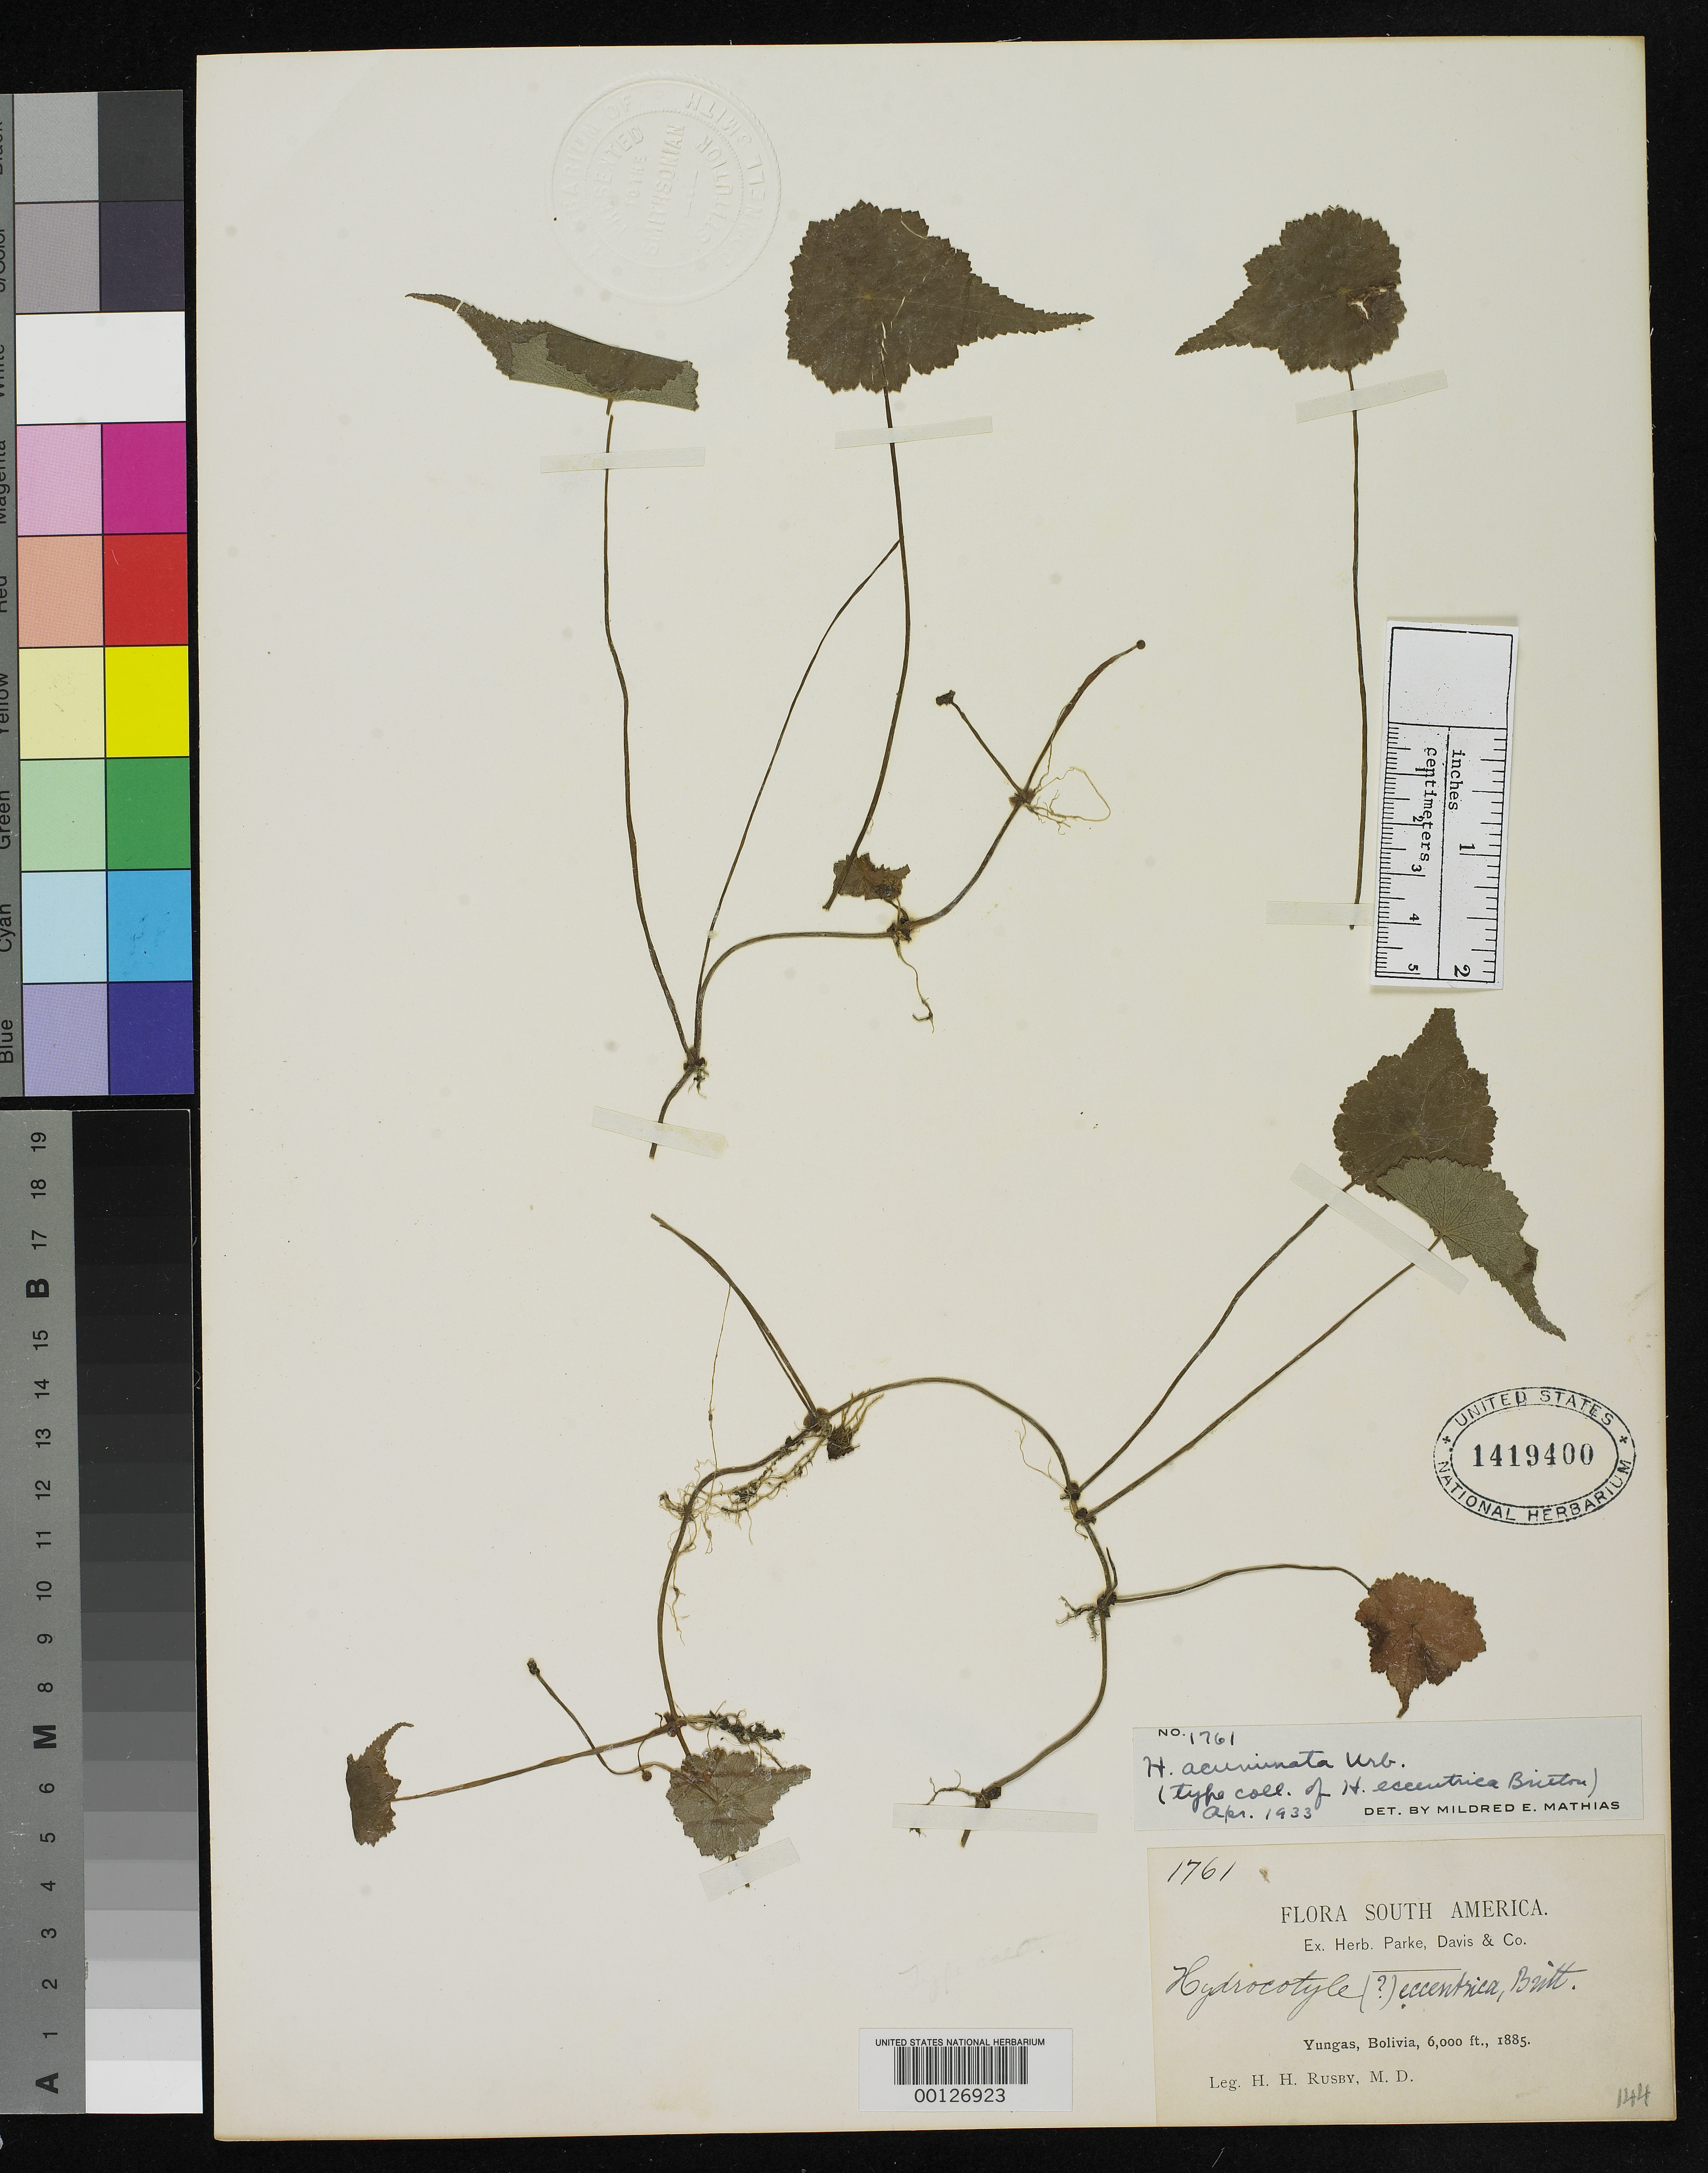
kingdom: Plantae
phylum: Tracheophyta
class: Magnoliopsida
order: Apiales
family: Araliaceae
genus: Hydrocotyle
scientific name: Hydrocotyle eccentrica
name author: Britton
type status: Isotype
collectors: H. H. Rusby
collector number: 1761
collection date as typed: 1885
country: Bolivia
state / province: La Paz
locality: Yungas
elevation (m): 1829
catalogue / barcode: US 1419400